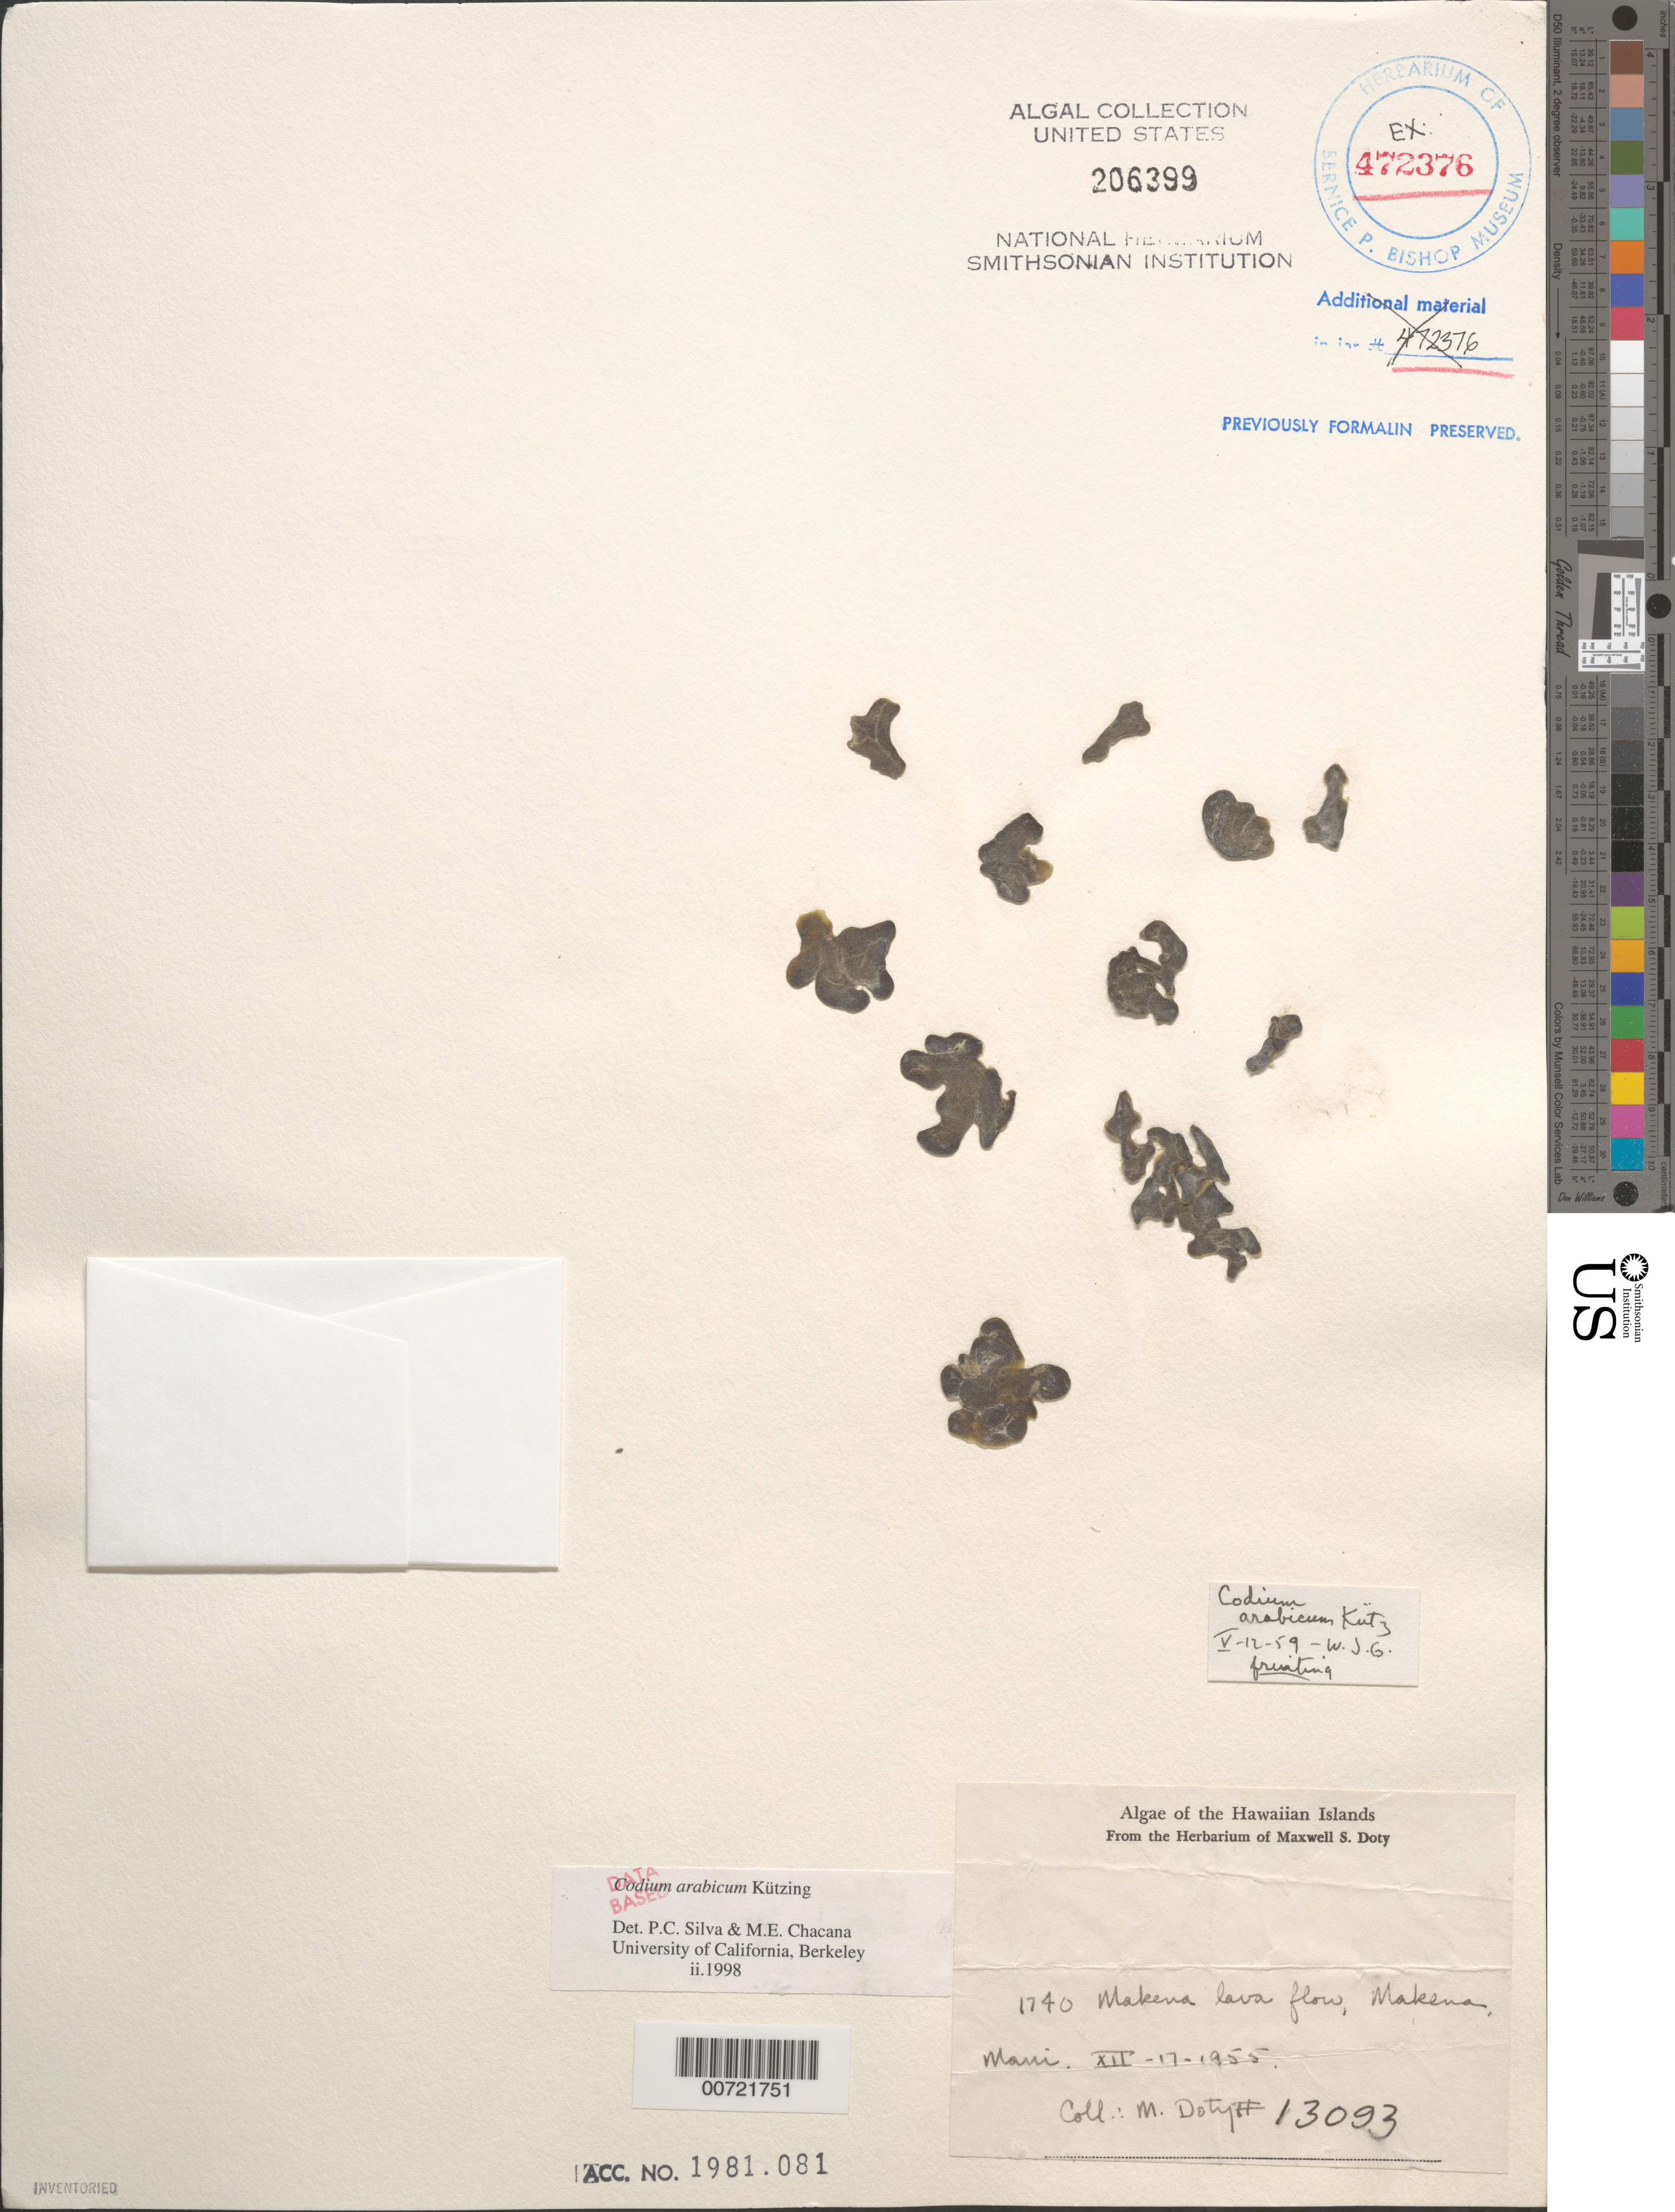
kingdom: Plantae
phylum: Chlorophyta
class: Ulvophyceae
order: Bryopsidales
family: Codiaceae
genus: Codium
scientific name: Codium arabicum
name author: Kütz.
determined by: Pedroche, F. F.; Silva, P. C.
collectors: M. S. Doty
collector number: MSD 13093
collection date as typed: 17 Dec 1955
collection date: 1955-12-17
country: United States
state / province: Hawaii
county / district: Maui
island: Maui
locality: Makena lava flow, Makena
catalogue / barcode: US 206399